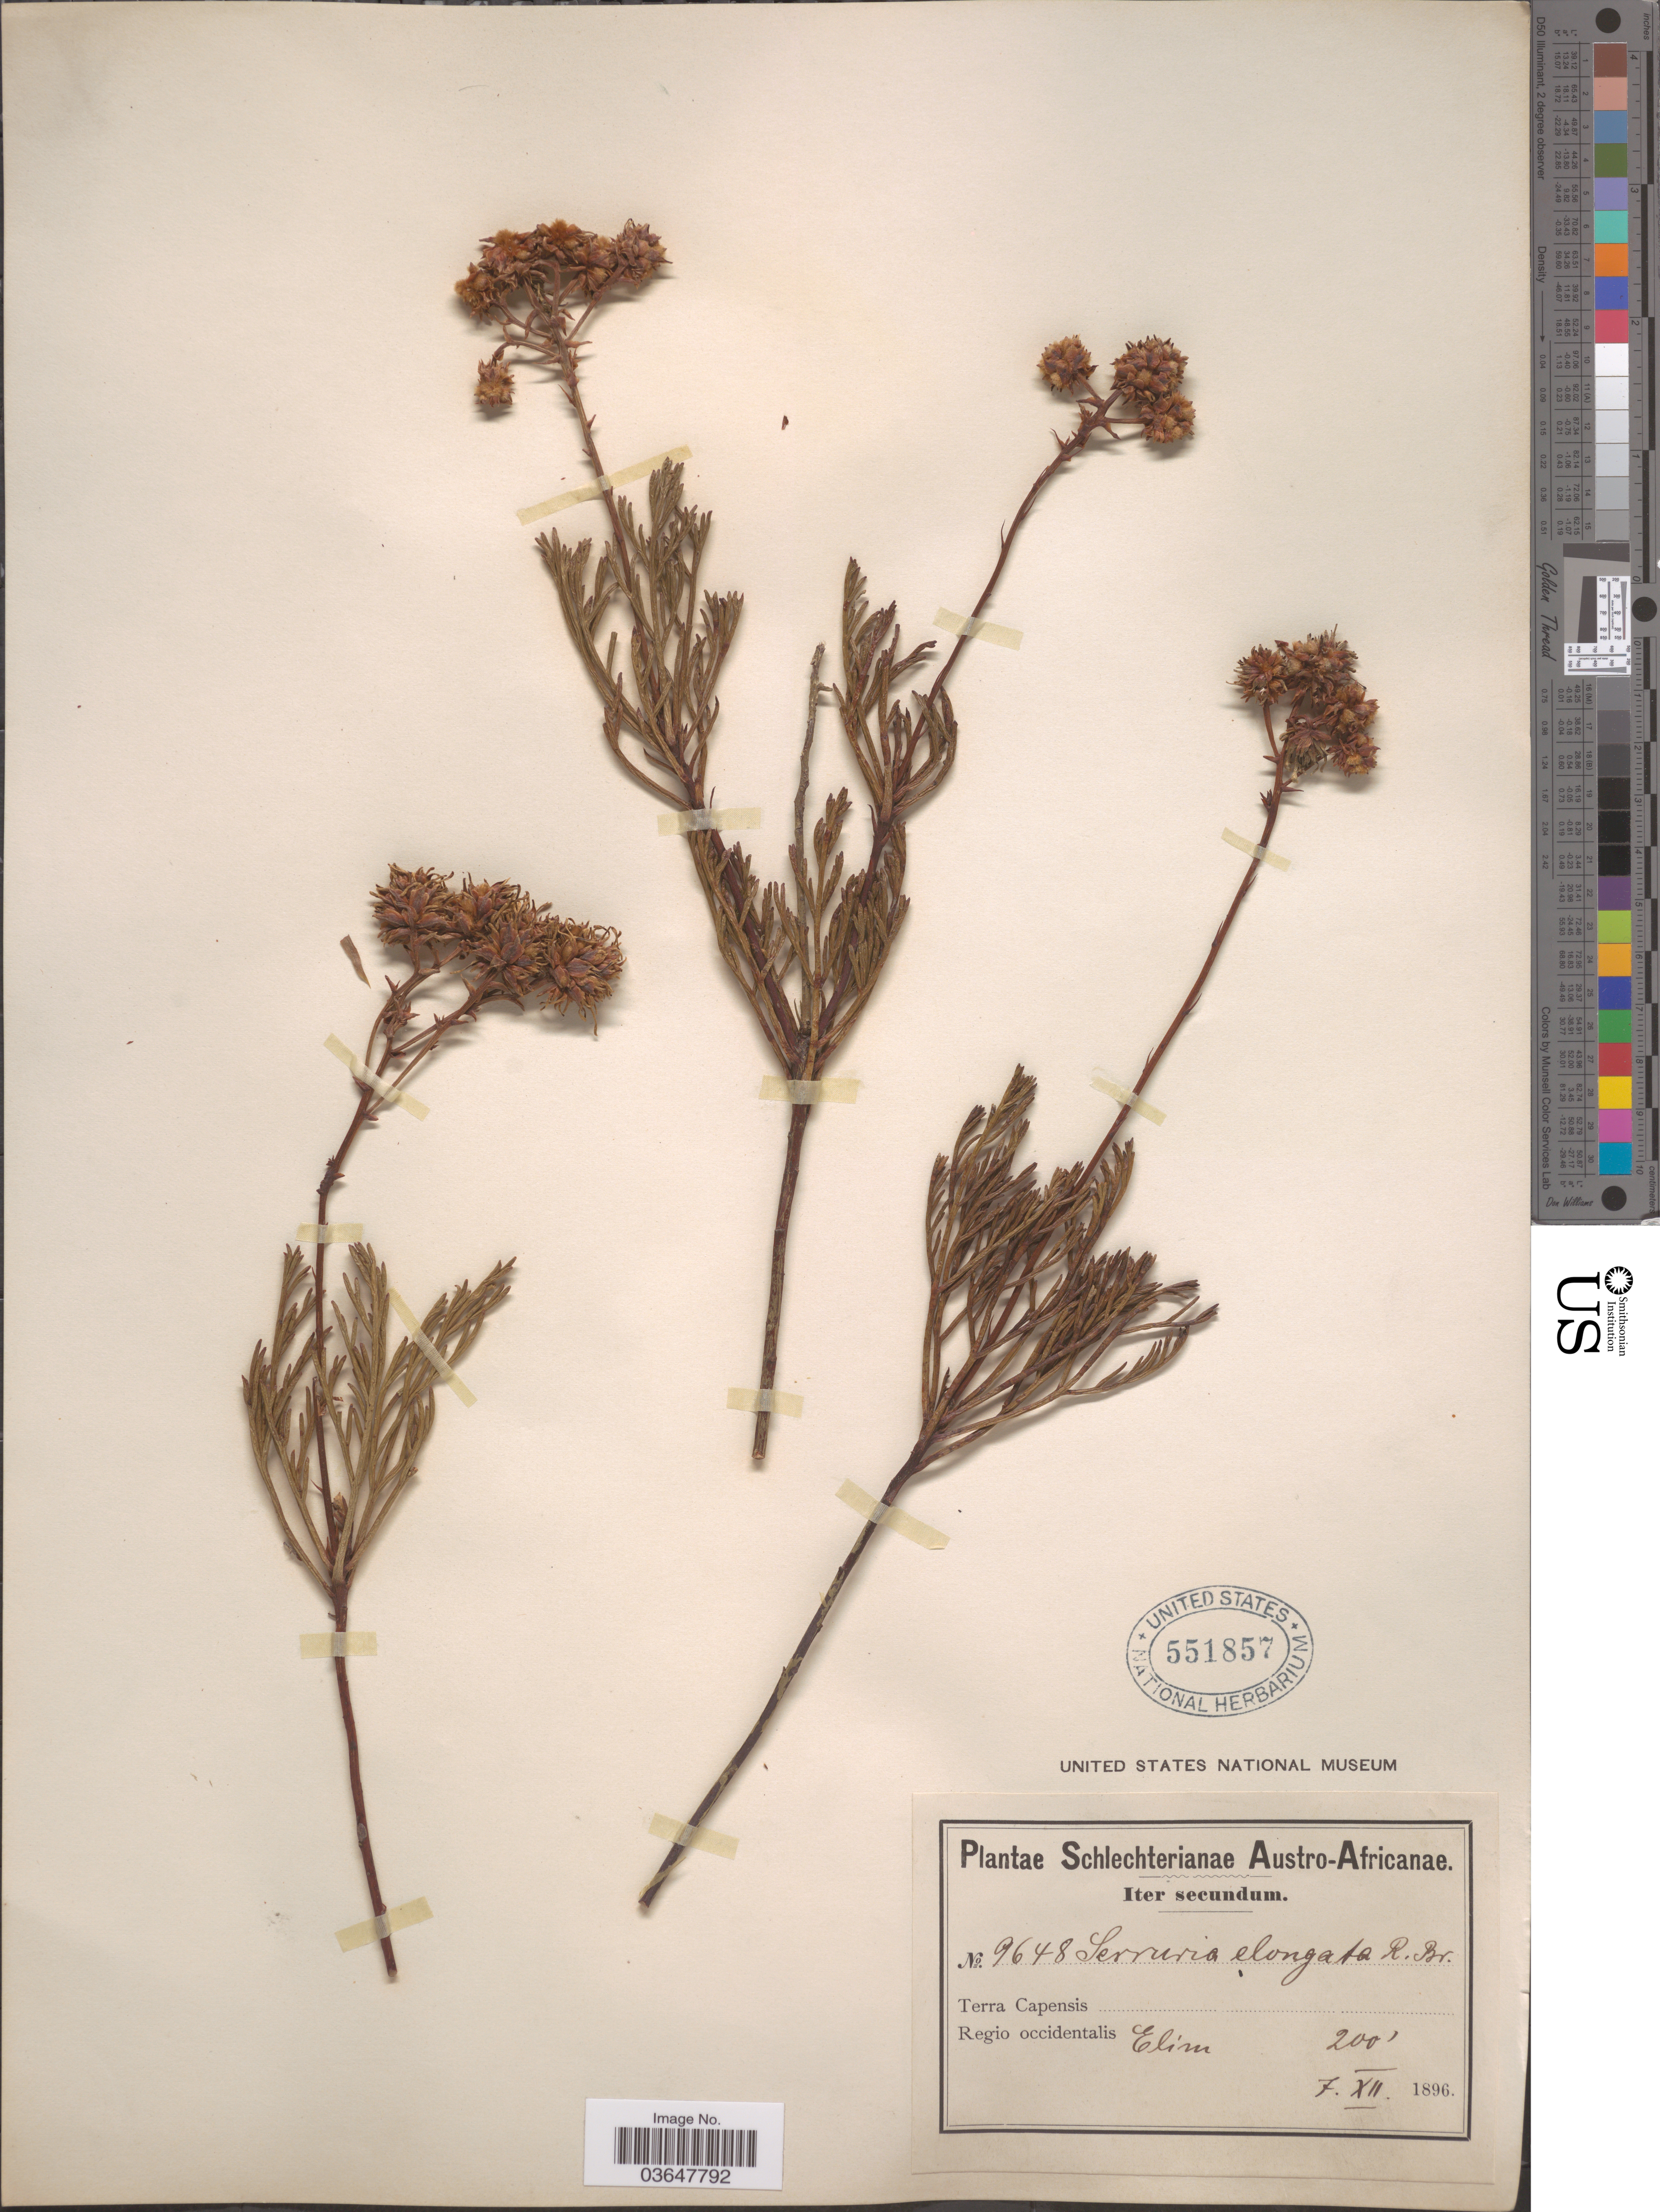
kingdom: Plantae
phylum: Tracheophyta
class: Magnoliopsida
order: Proteales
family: Proteaceae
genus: Serruria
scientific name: Serruria elongata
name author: R. Br.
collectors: Schlechter, --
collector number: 9648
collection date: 1896-12-07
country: South Africa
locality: Austro- Africanae. Terra Capensis. Regio occidentalis. Elim.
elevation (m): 61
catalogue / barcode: US 551857